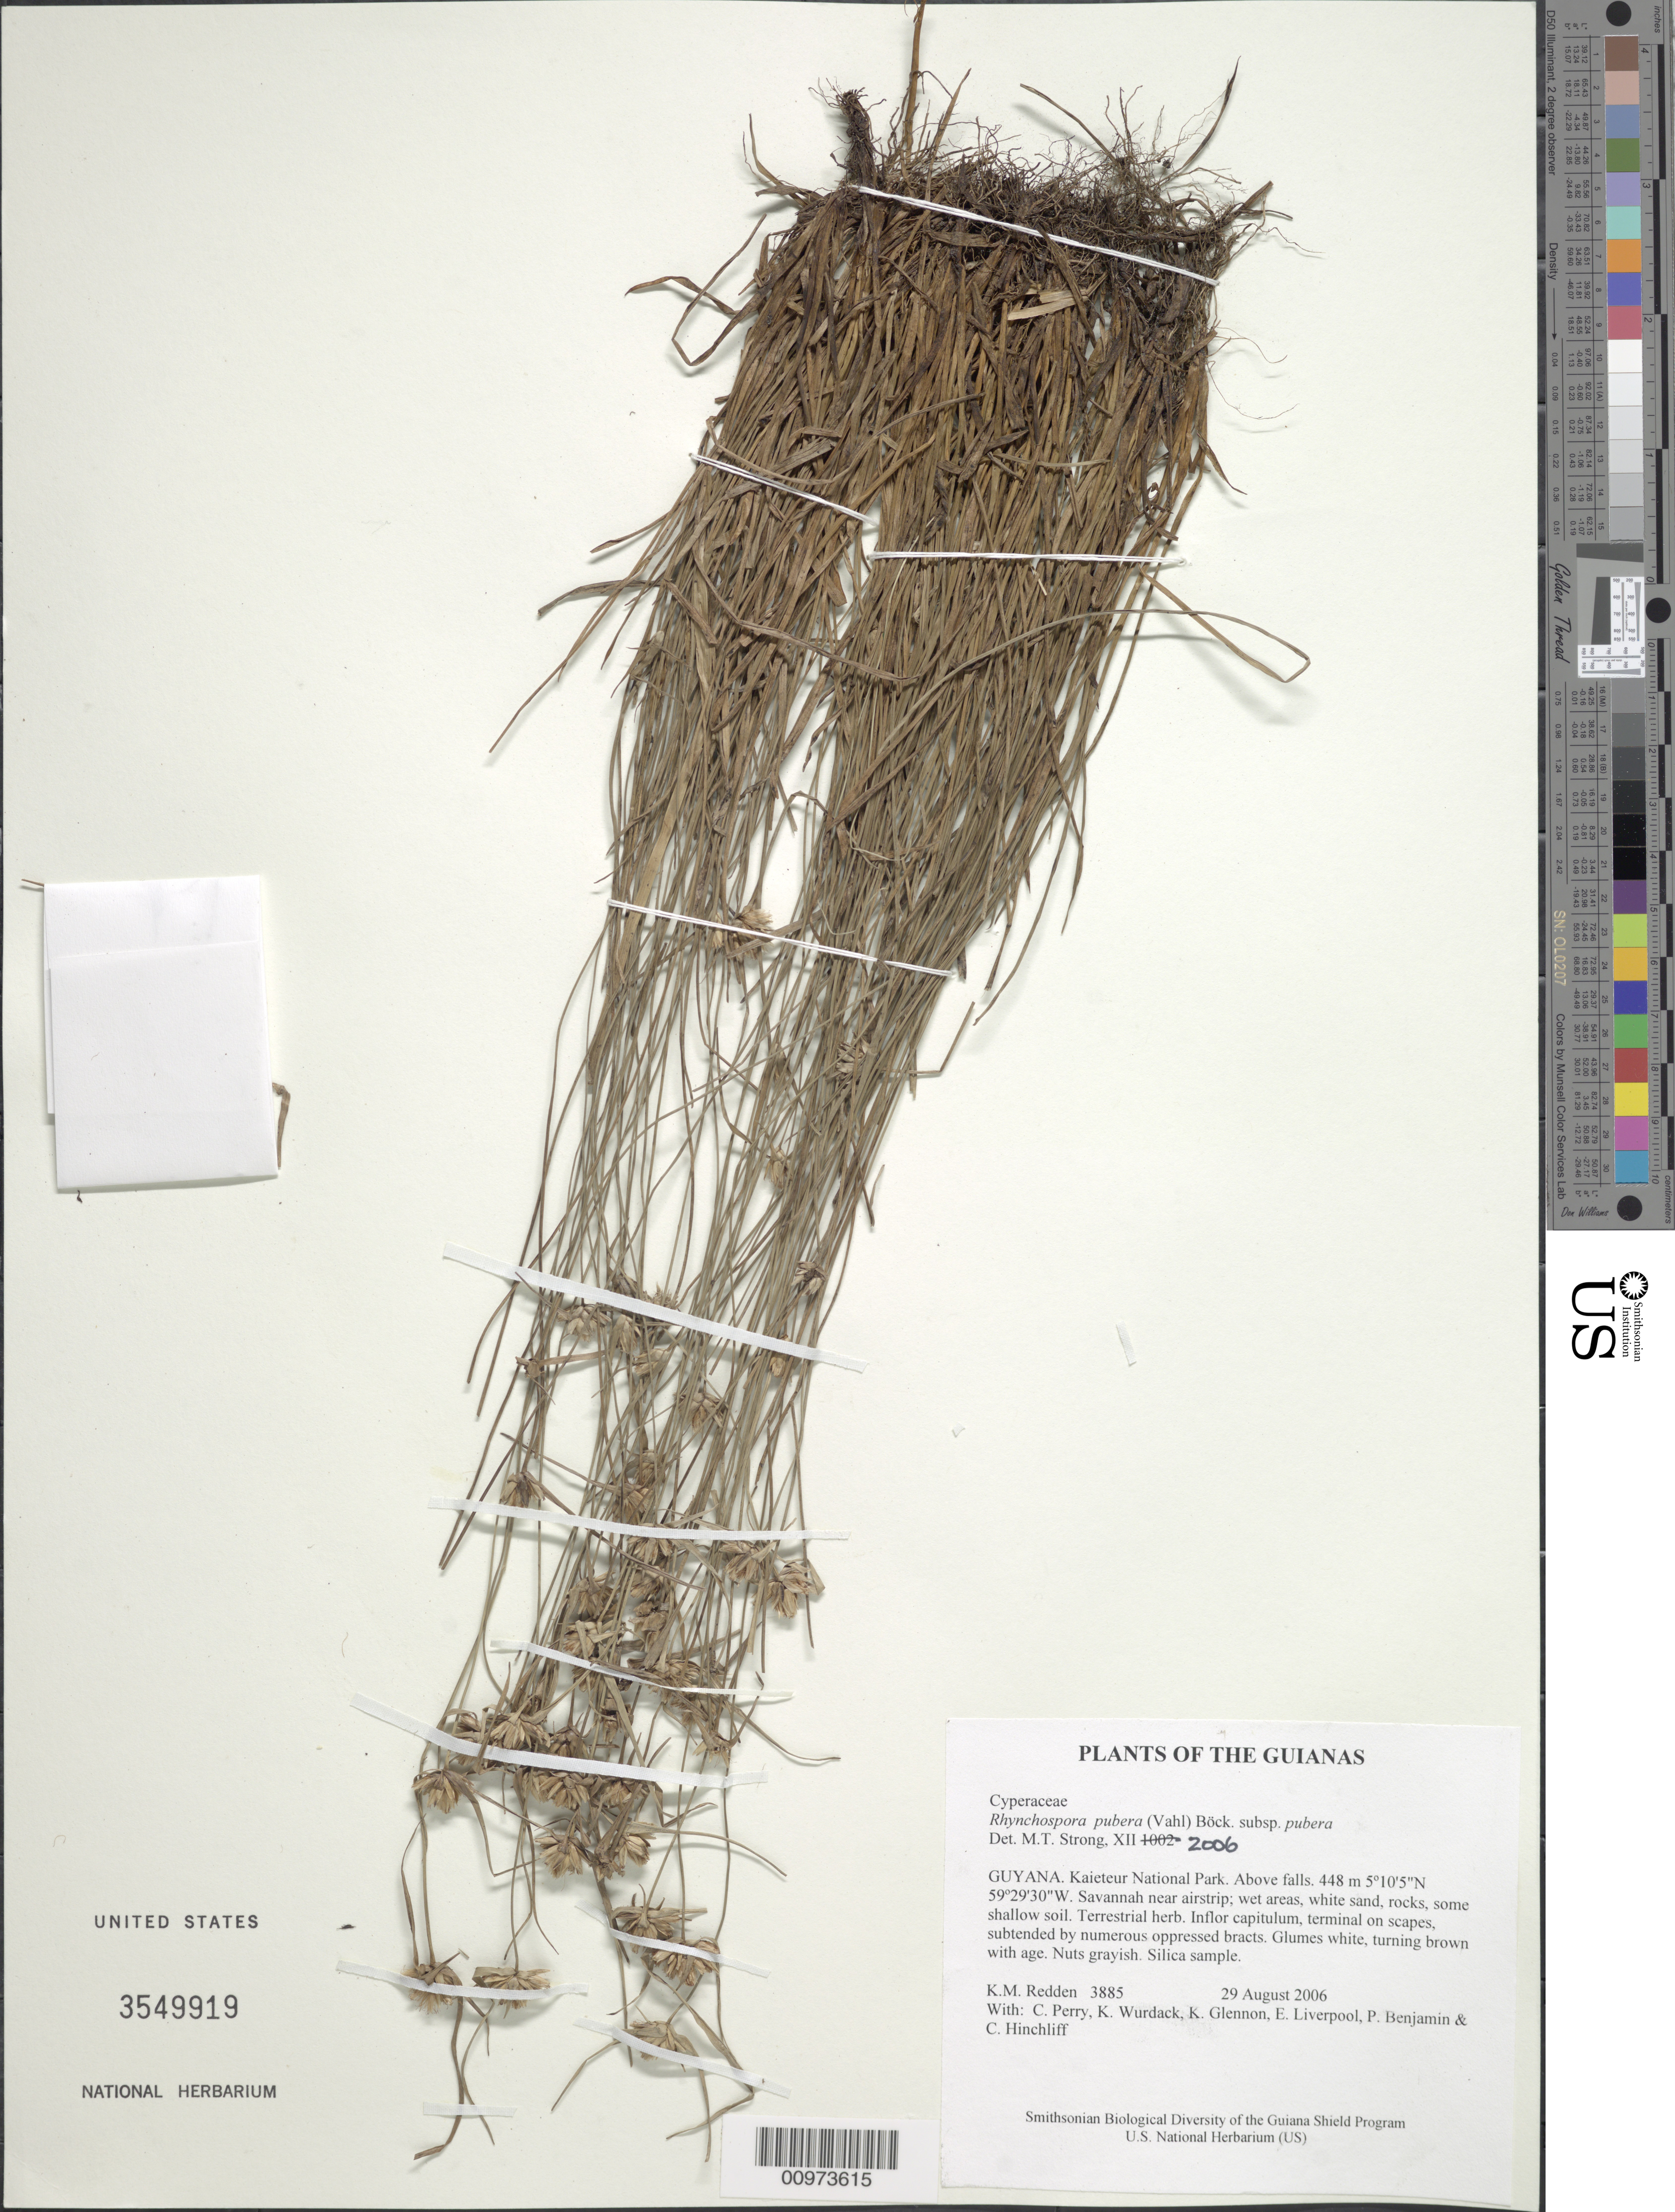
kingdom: Plantae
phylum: Tracheophyta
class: Liliopsida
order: Poales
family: Cyperaceae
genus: Rhynchospora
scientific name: Rhynchospora pubera subsp. pubera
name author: (Vahl) Boeckeler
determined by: Strong, M. T., (US), Smithsonian Institution - National Museum of Natural History (UNITED STATES)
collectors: K. M. Redden, C. Perry, K. Wurdack, K. Glennon, E. Liverpool, P. Benjamin & C. E. Hinchliff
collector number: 3885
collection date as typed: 29 August 2006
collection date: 2006-08-29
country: Guyana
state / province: Potaro-Siparuni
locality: Kaieteur National Park. Above falls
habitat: Savanna near airstrip; wet areas, white sand, rocks, some shallow soil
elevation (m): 448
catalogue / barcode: US 3549919